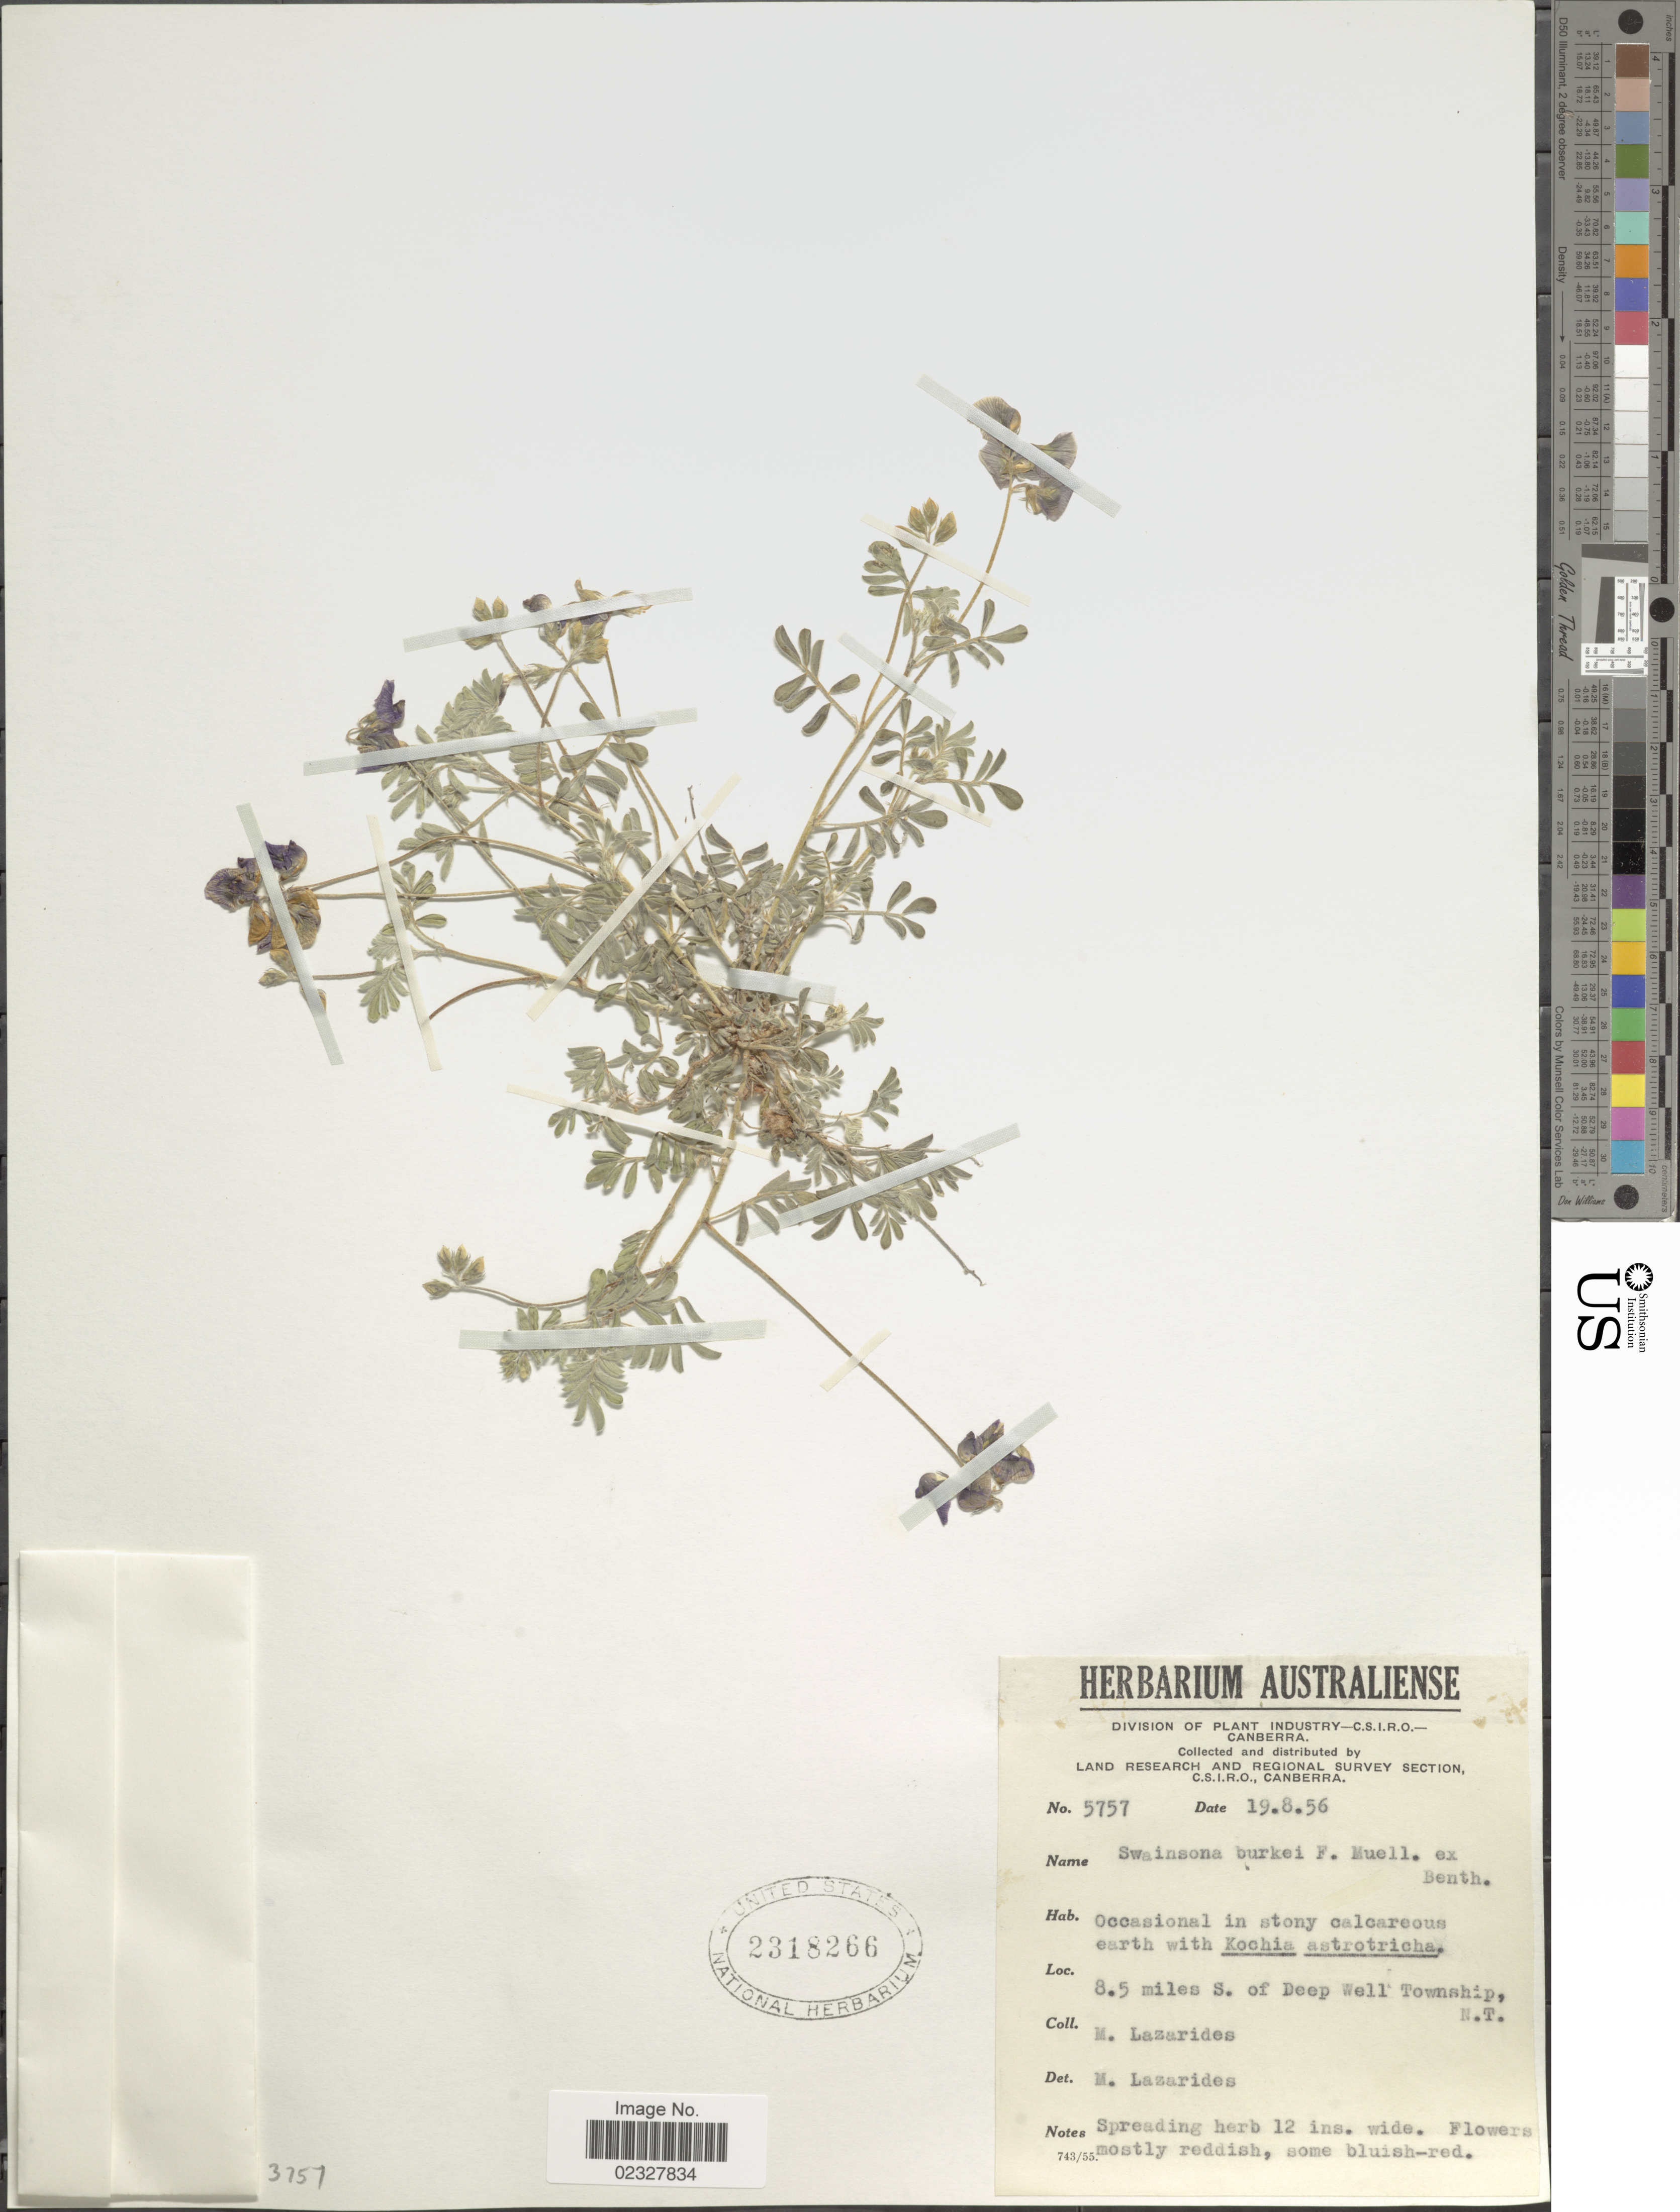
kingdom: Plantae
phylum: Tracheophyta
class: Magnoliopsida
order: Fabales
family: Fabaceae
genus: Swainsona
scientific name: Swainsona burkei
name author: F. Muell. ex Benth.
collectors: M. Lazarides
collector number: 5757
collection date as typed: Transcribed d/m/y: 19/8/56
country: Australia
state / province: Northern Territory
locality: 8.5 miles S. of Deep Well Township, N.T.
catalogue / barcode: US 2318266